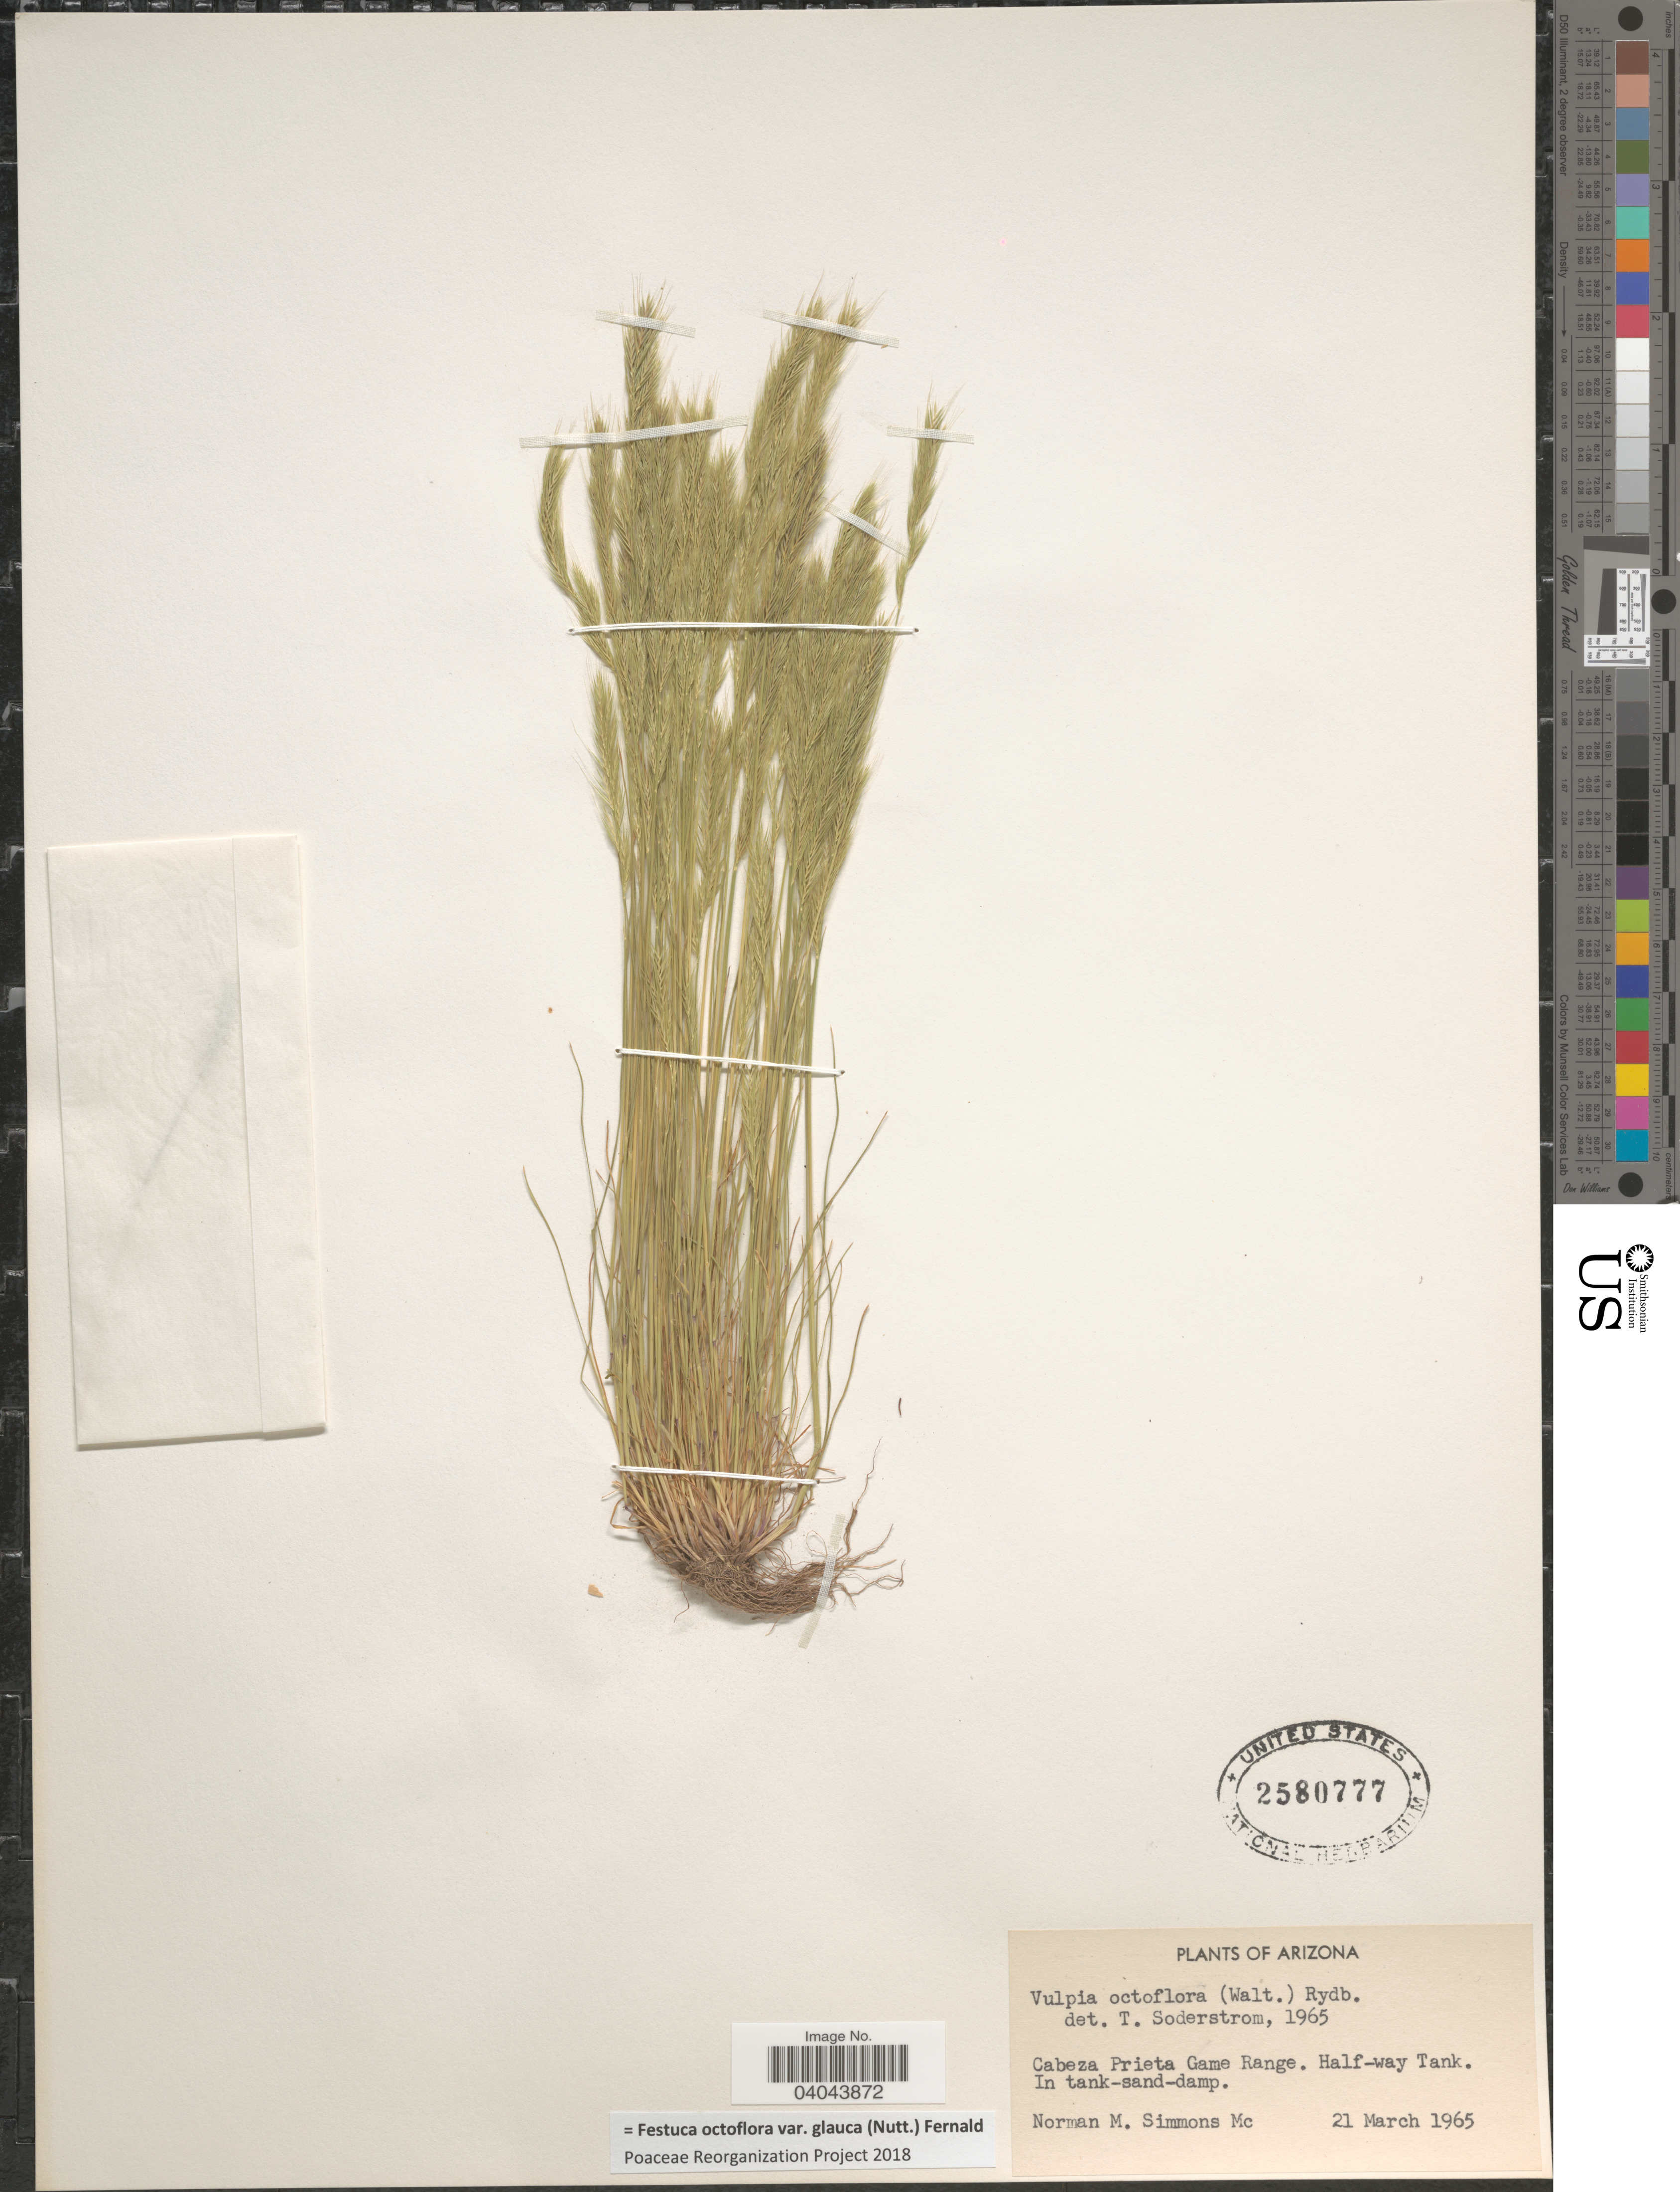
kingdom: Plantae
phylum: Tracheophyta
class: Liliopsida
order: Poales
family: Poaceae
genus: Festuca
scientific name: Festuca octoflora var. glauca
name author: (Nutt.) Fernald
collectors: N. M. Simmons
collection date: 1965-03-21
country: United States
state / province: Arizona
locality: Cabeza Prieta Game Range. Half-way Tank.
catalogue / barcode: US 2580777